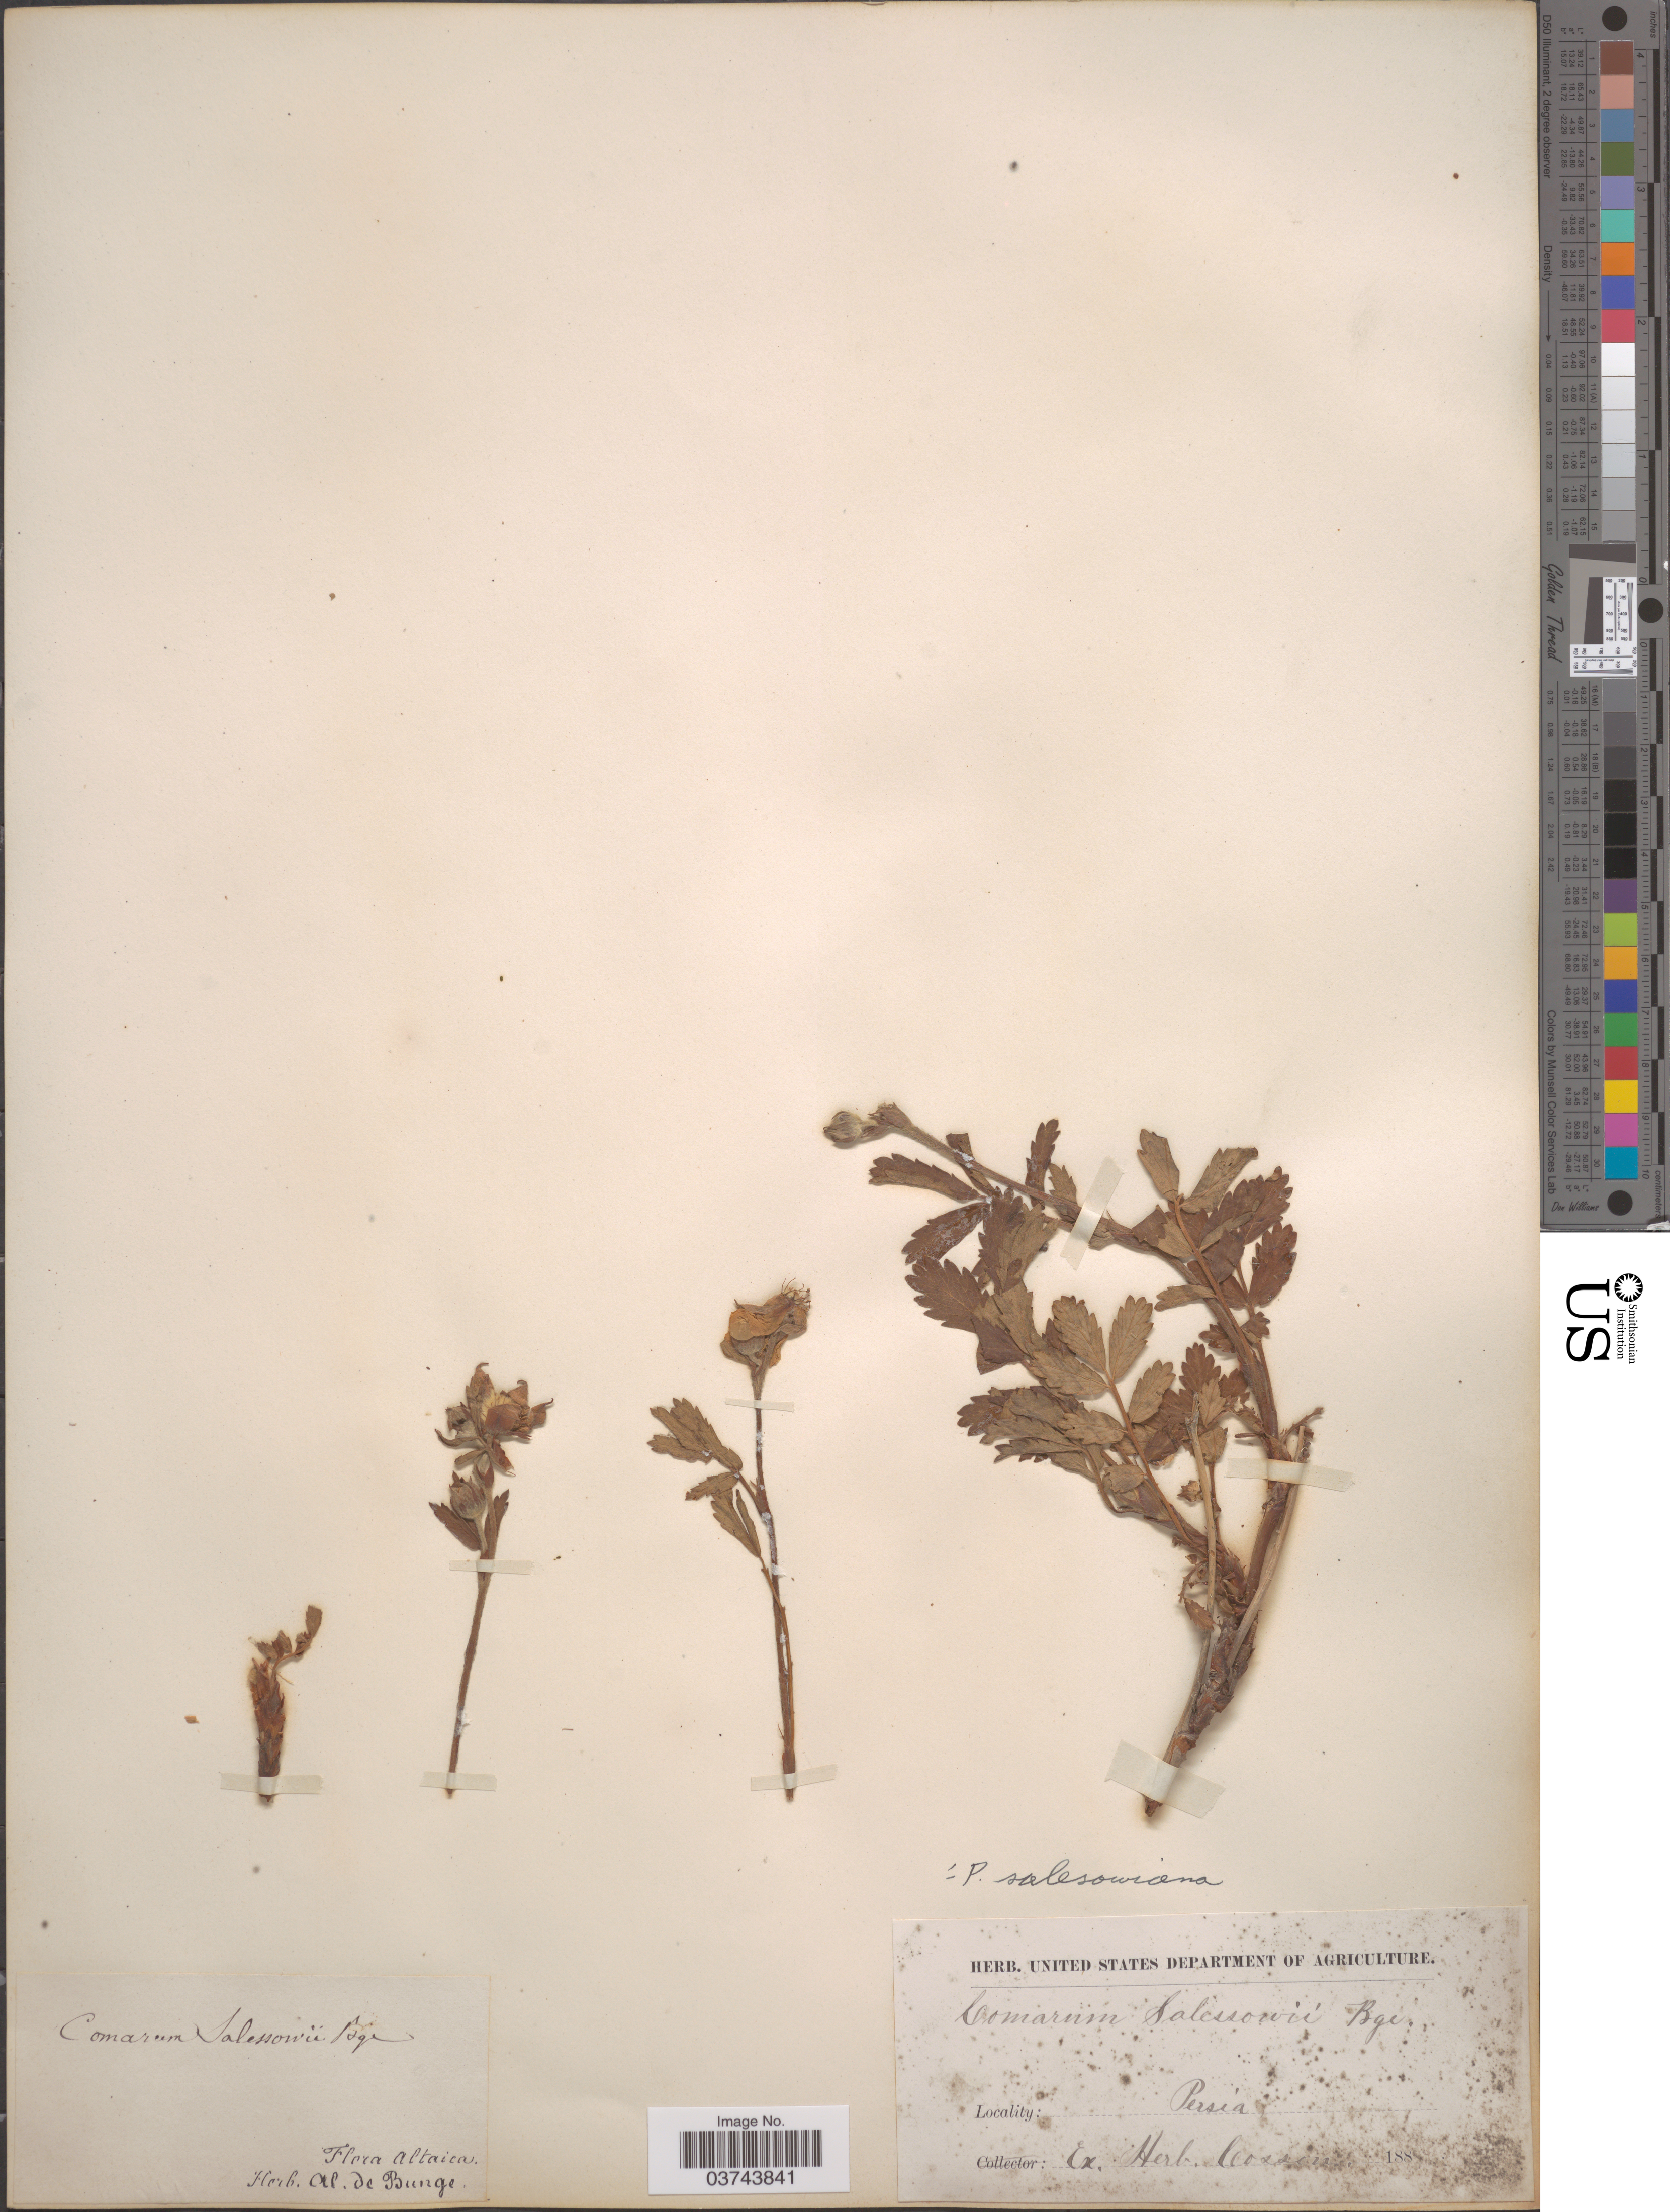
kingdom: Plantae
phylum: Tracheophyta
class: Magnoliopsida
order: Rosales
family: Rosaceae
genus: Farinopsis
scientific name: Farinopsis salesoviana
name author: (Stephan) Chrtek & Soják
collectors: ex herb. Cosson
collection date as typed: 188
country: Iran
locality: Altaica. Persia.